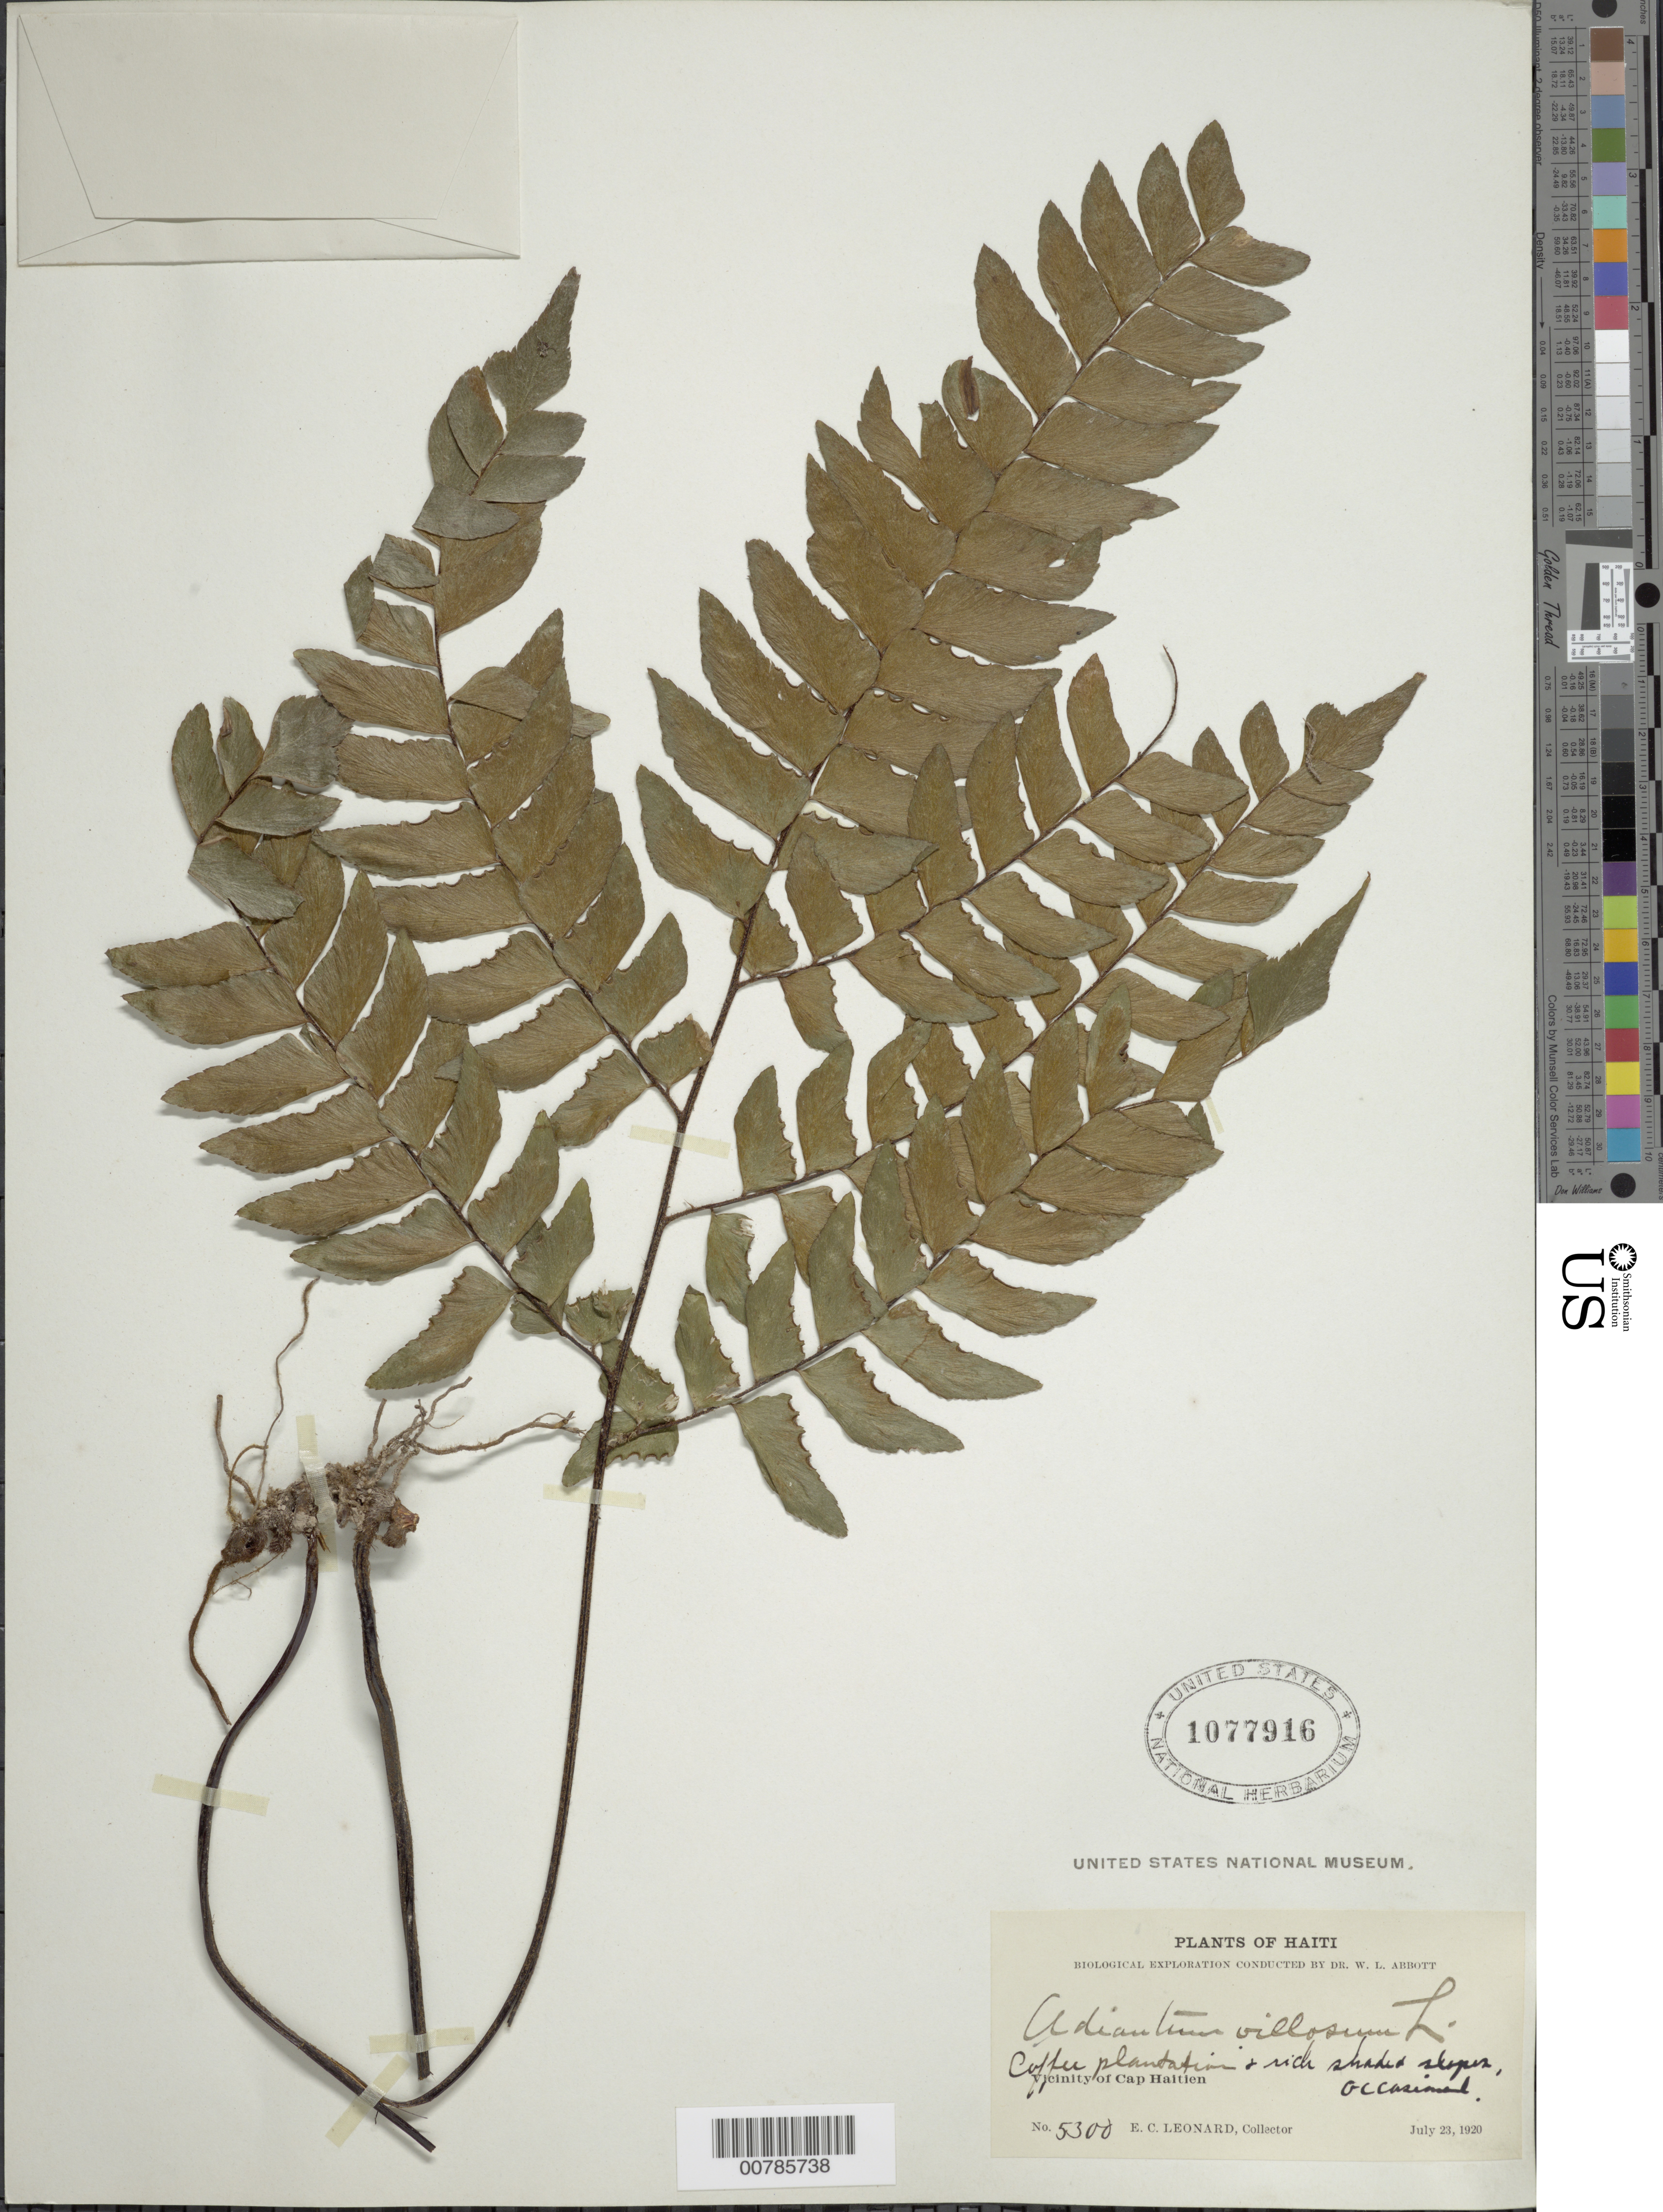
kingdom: Plantae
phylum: Tracheophyta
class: Polypodiopsida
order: Polypodiales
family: Pteridaceae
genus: Adiantum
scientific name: Adiantum villosum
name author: L.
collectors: E. C. Leonard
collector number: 5300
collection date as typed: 23 Jul 1920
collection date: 1920-07-23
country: Haiti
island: Hispaniola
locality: Cap Haitien, vicinity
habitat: Coffee plantation and rich shaded slopes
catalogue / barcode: US 1077916